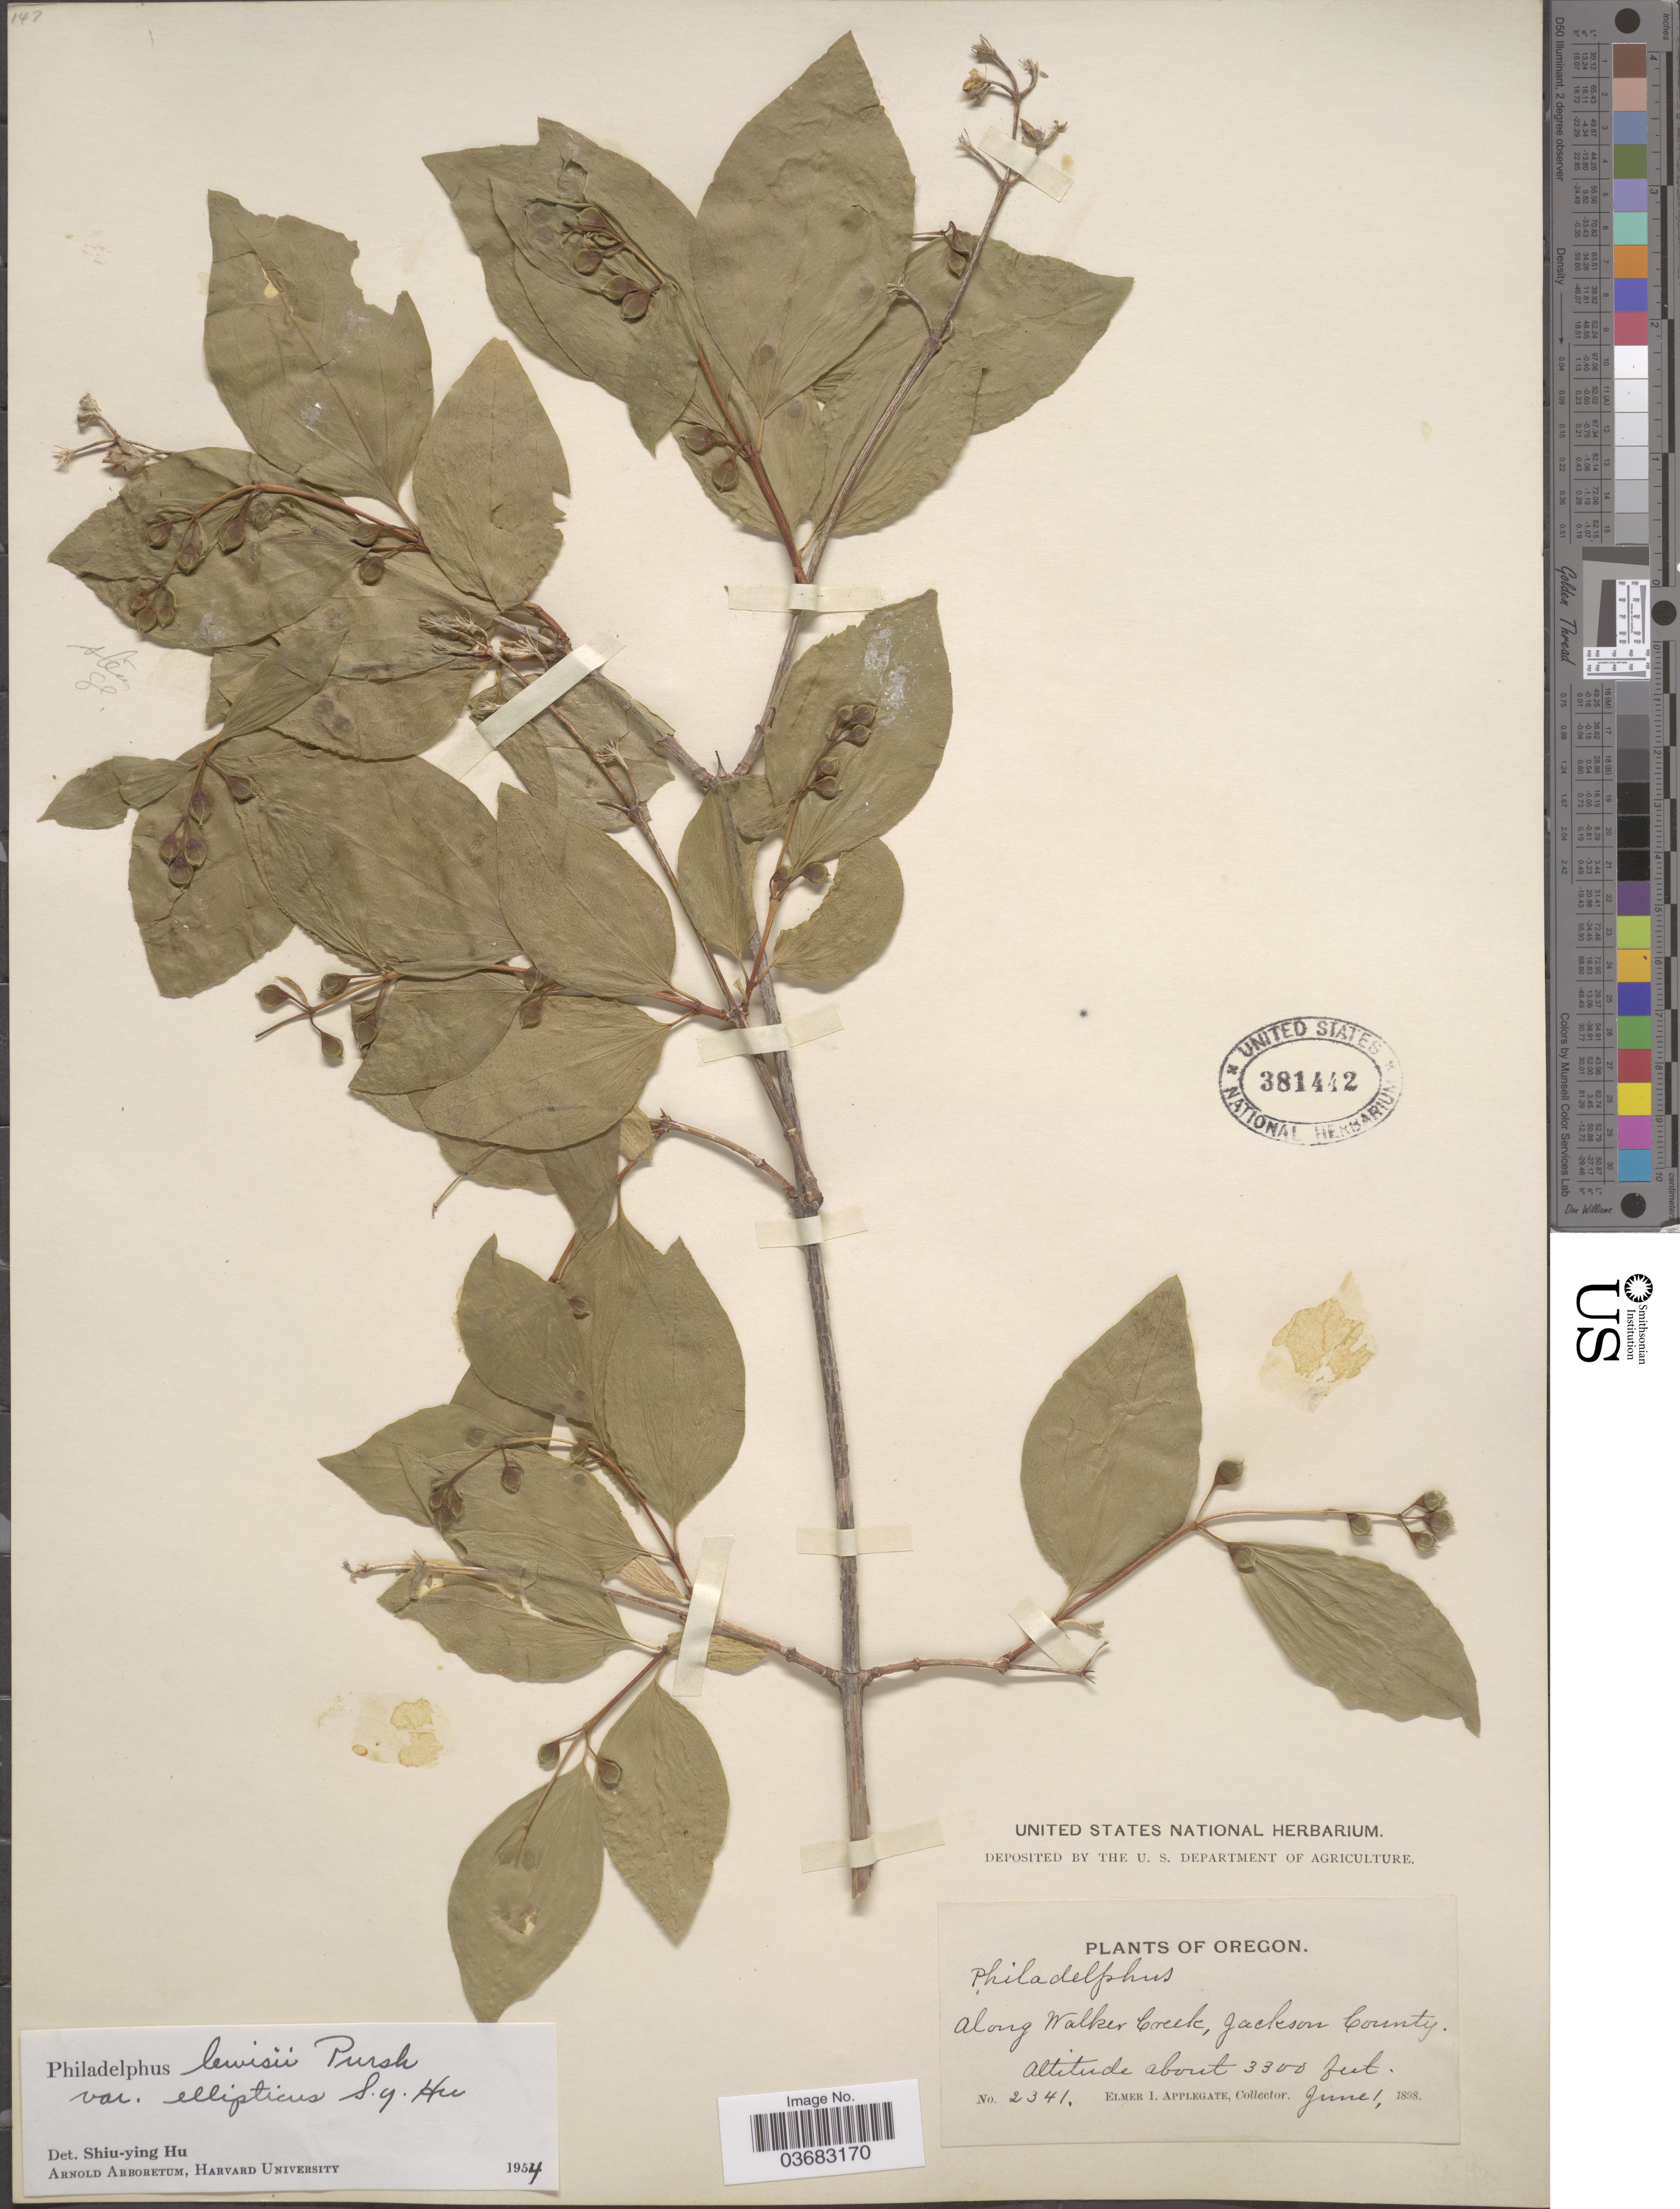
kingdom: Plantae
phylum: Tracheophyta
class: Magnoliopsida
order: Cornales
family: Hydrangeaceae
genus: Philadelphus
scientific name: Philadelphus lewisii var. ellipticus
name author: S.Y. Hu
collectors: E. I. Applegate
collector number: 2341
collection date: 1898-06-01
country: United States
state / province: Oregon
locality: Along Walker Creek, Jackson County.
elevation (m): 1006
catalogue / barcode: US 381442